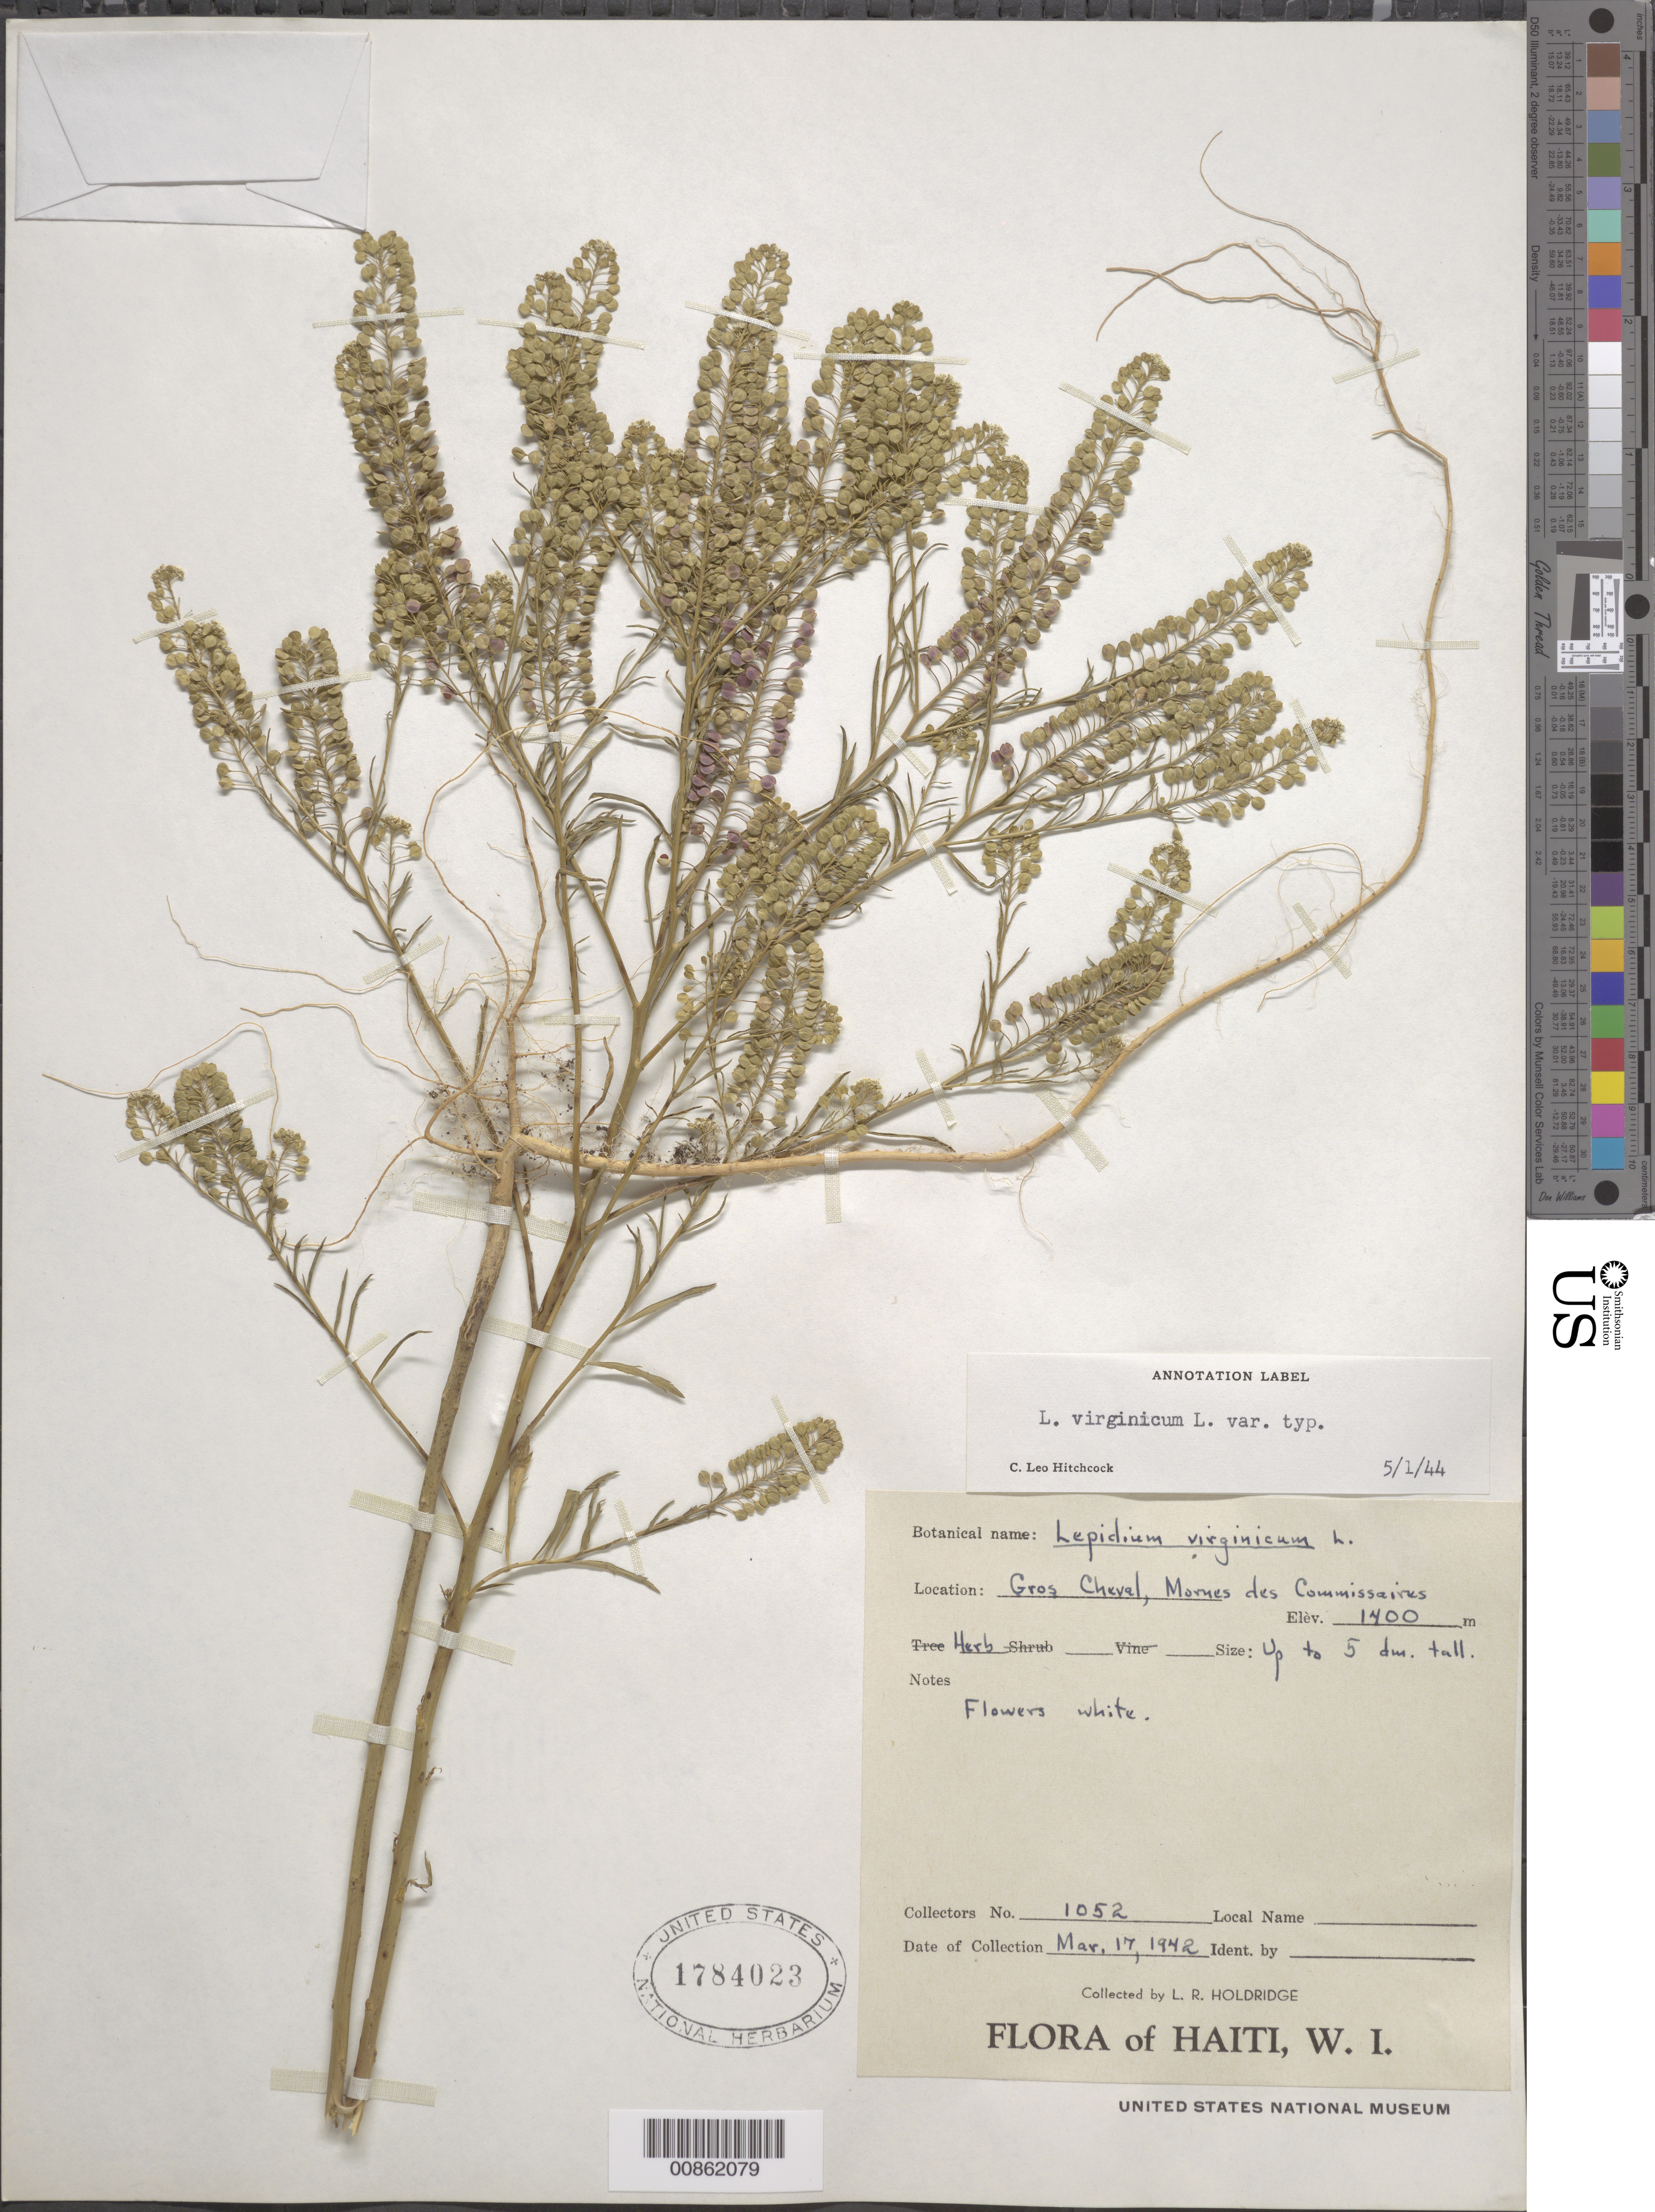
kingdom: Plantae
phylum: Tracheophyta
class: Magnoliopsida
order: Brassicales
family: Brassicaceae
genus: Lepidium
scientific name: Lepidium virginicum var. virginicum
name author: L.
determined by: Hitchcock, C. L.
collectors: L. Holdridge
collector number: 1052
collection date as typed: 17 Mar 1942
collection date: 1942-03-17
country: Haiti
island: Hispaniola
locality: Gros Cheval, Mornes des Commissaires.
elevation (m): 1400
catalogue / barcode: US 1784023